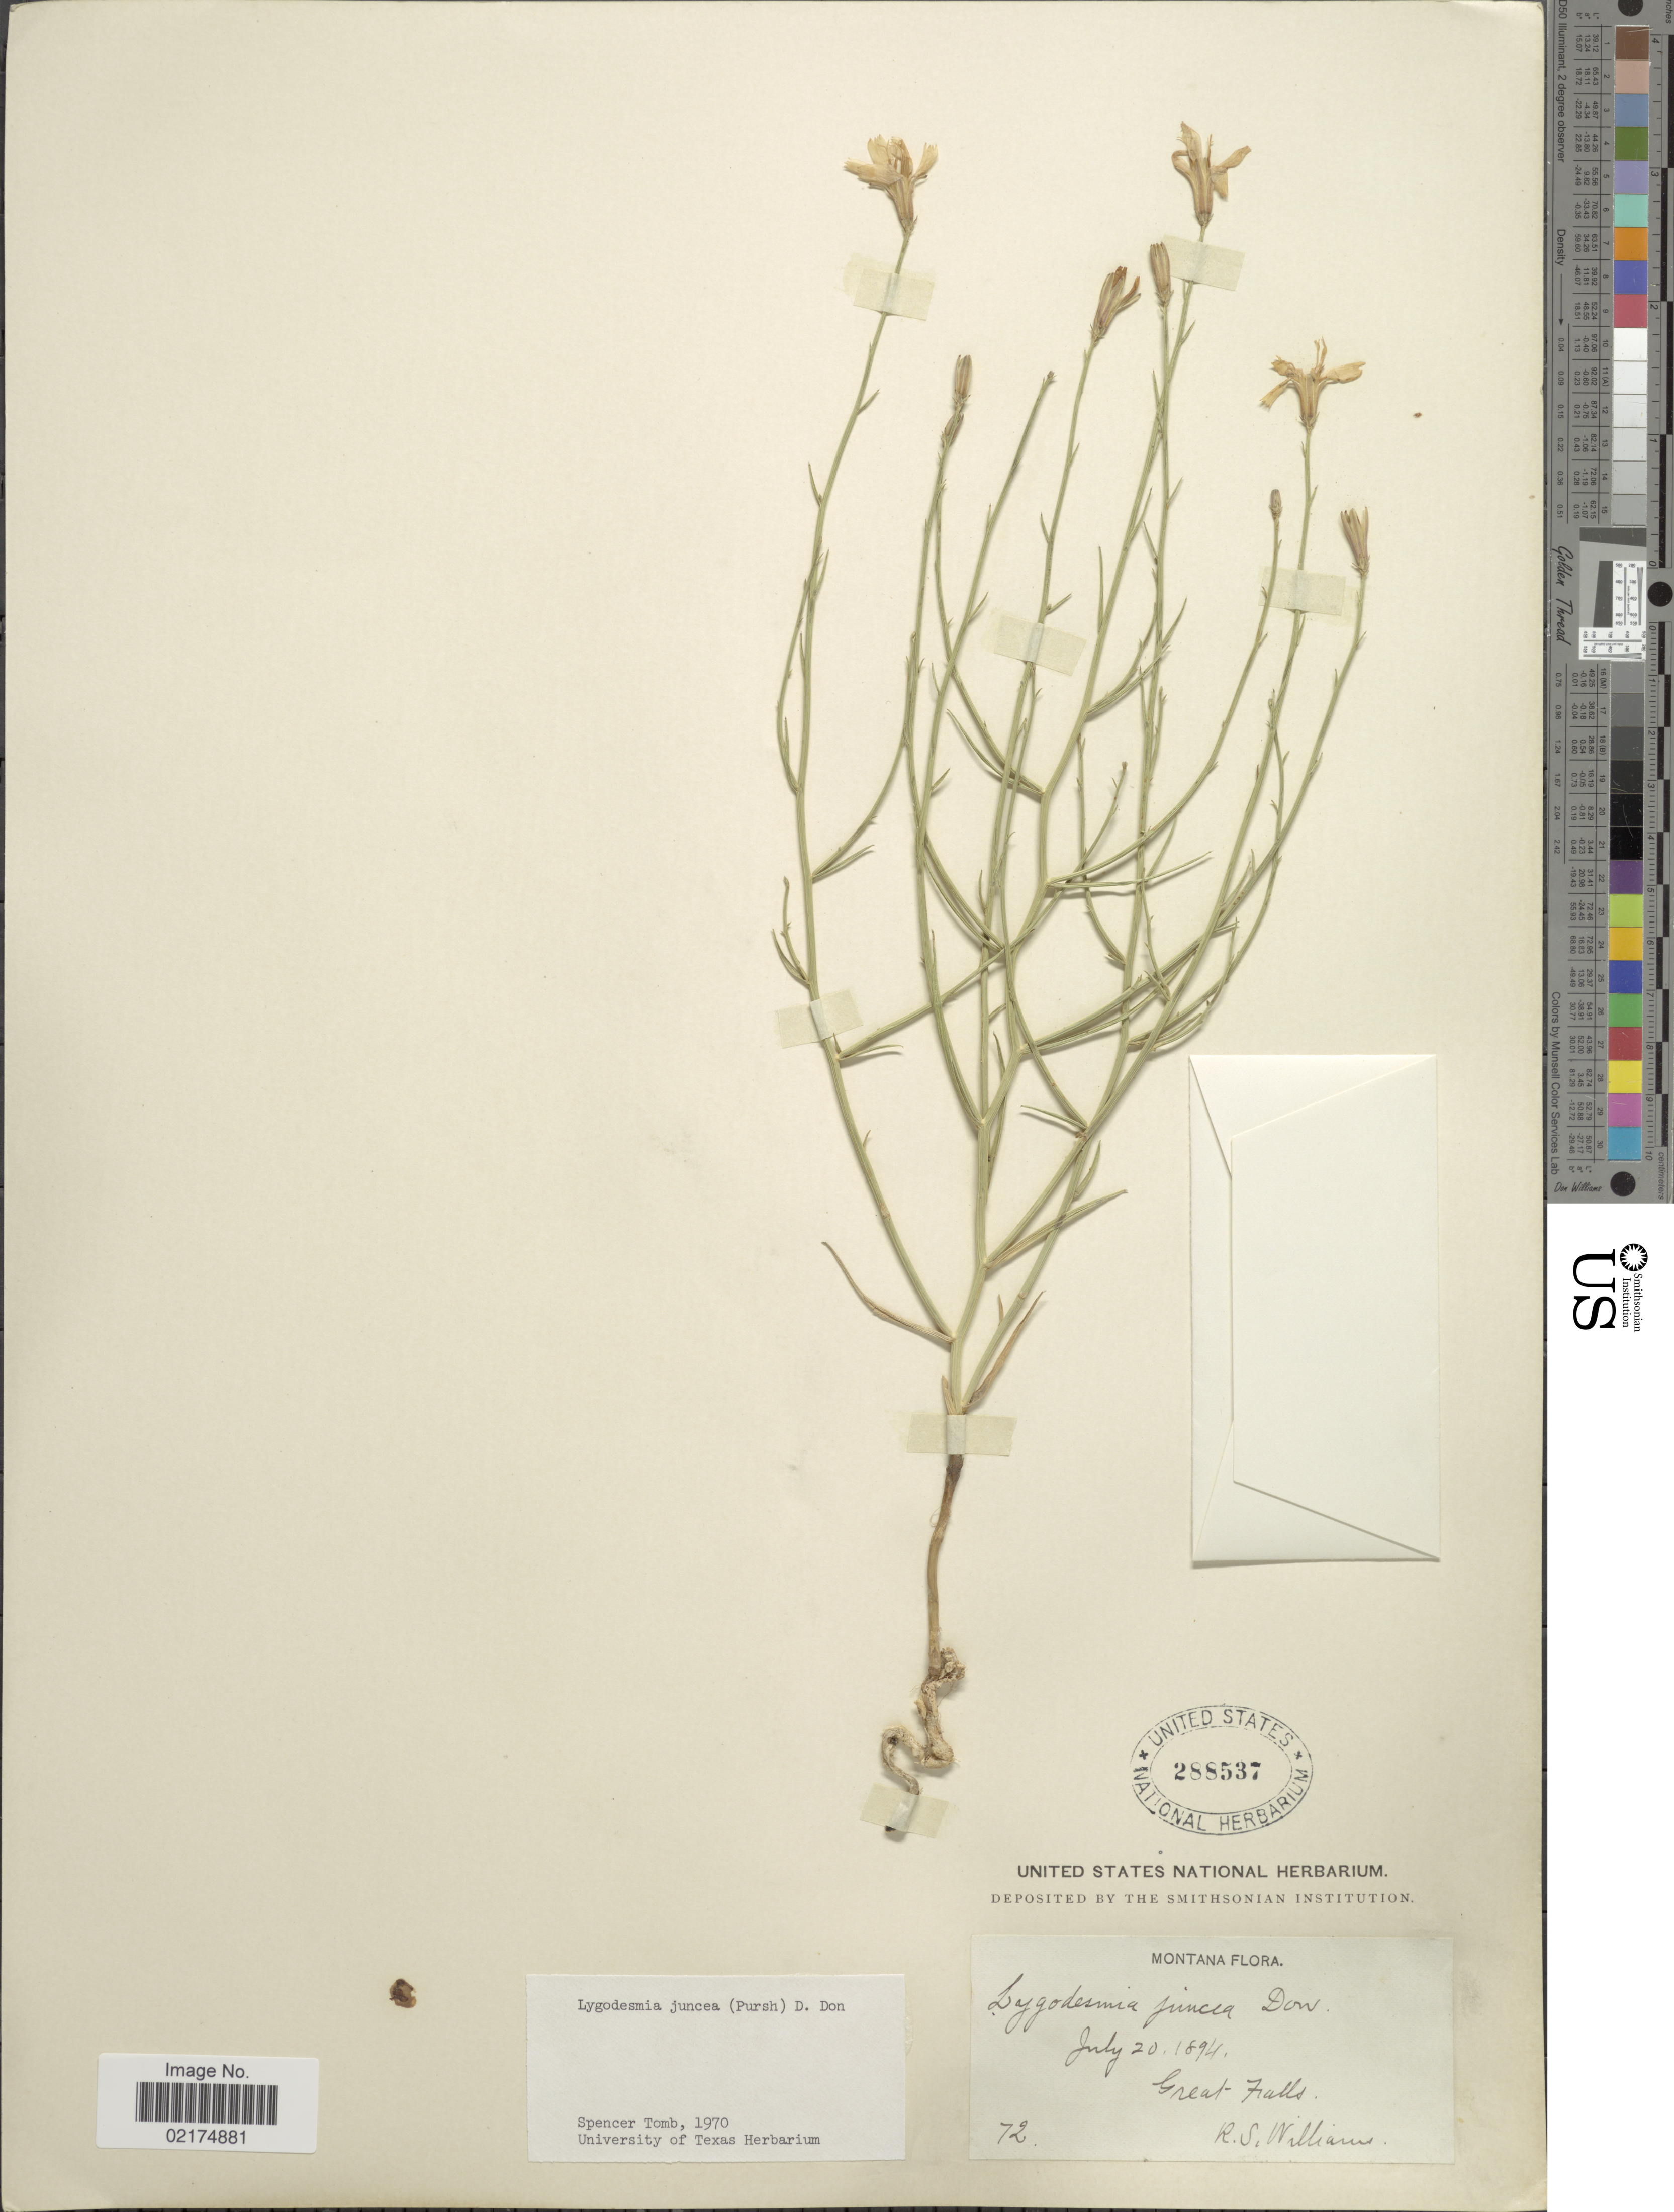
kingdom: Plantae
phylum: Tracheophyta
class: Magnoliopsida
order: Asterales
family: Asteraceae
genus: Lygodesmia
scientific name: Lygodesmia juncea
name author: D. Don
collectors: R. S. Williams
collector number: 72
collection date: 1894-07-20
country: United States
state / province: Montana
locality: Great Falls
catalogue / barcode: US 288537